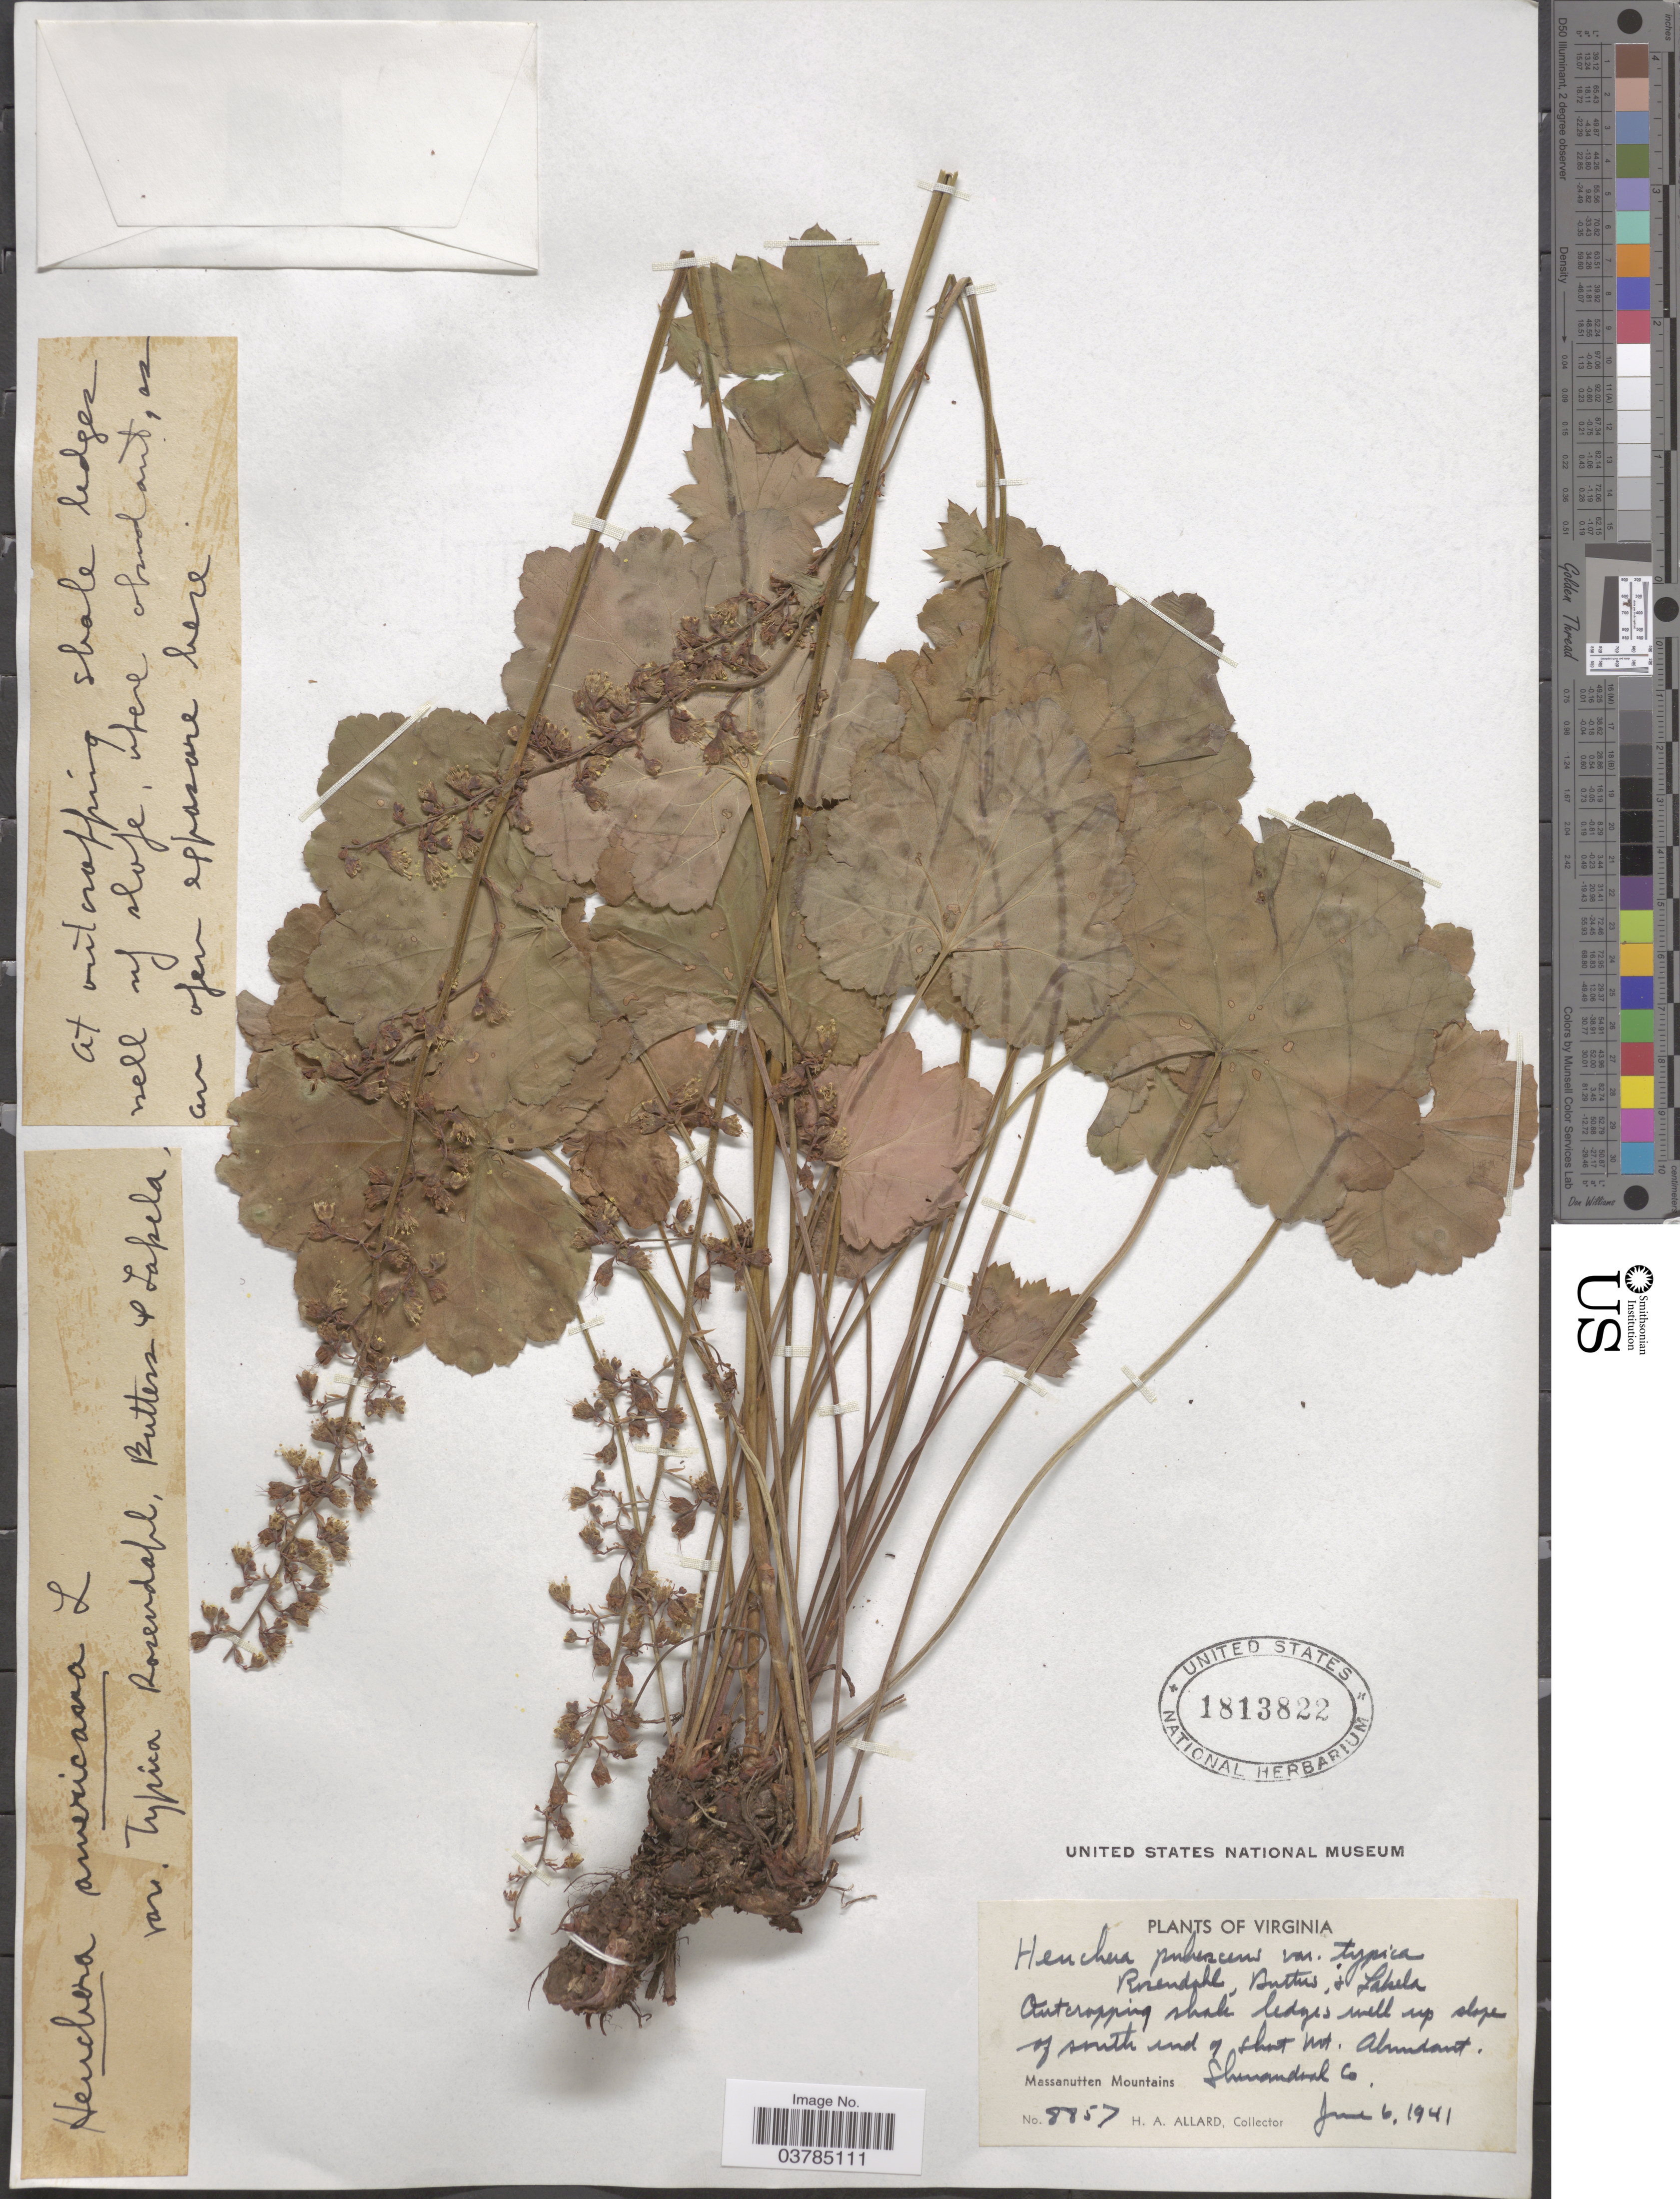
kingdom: Plantae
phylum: Tracheophyta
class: Magnoliopsida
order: Saxifragales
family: Saxifragaceae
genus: Heuchera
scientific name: Heuchera pubescens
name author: Pursh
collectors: H. A. Allard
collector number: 8857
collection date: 1941-06-06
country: United States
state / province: Virginia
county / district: Shenandoah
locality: South end of Short Mt. Abundant. Shenandoah Co. Massanutten Mountains.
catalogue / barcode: US 1813822